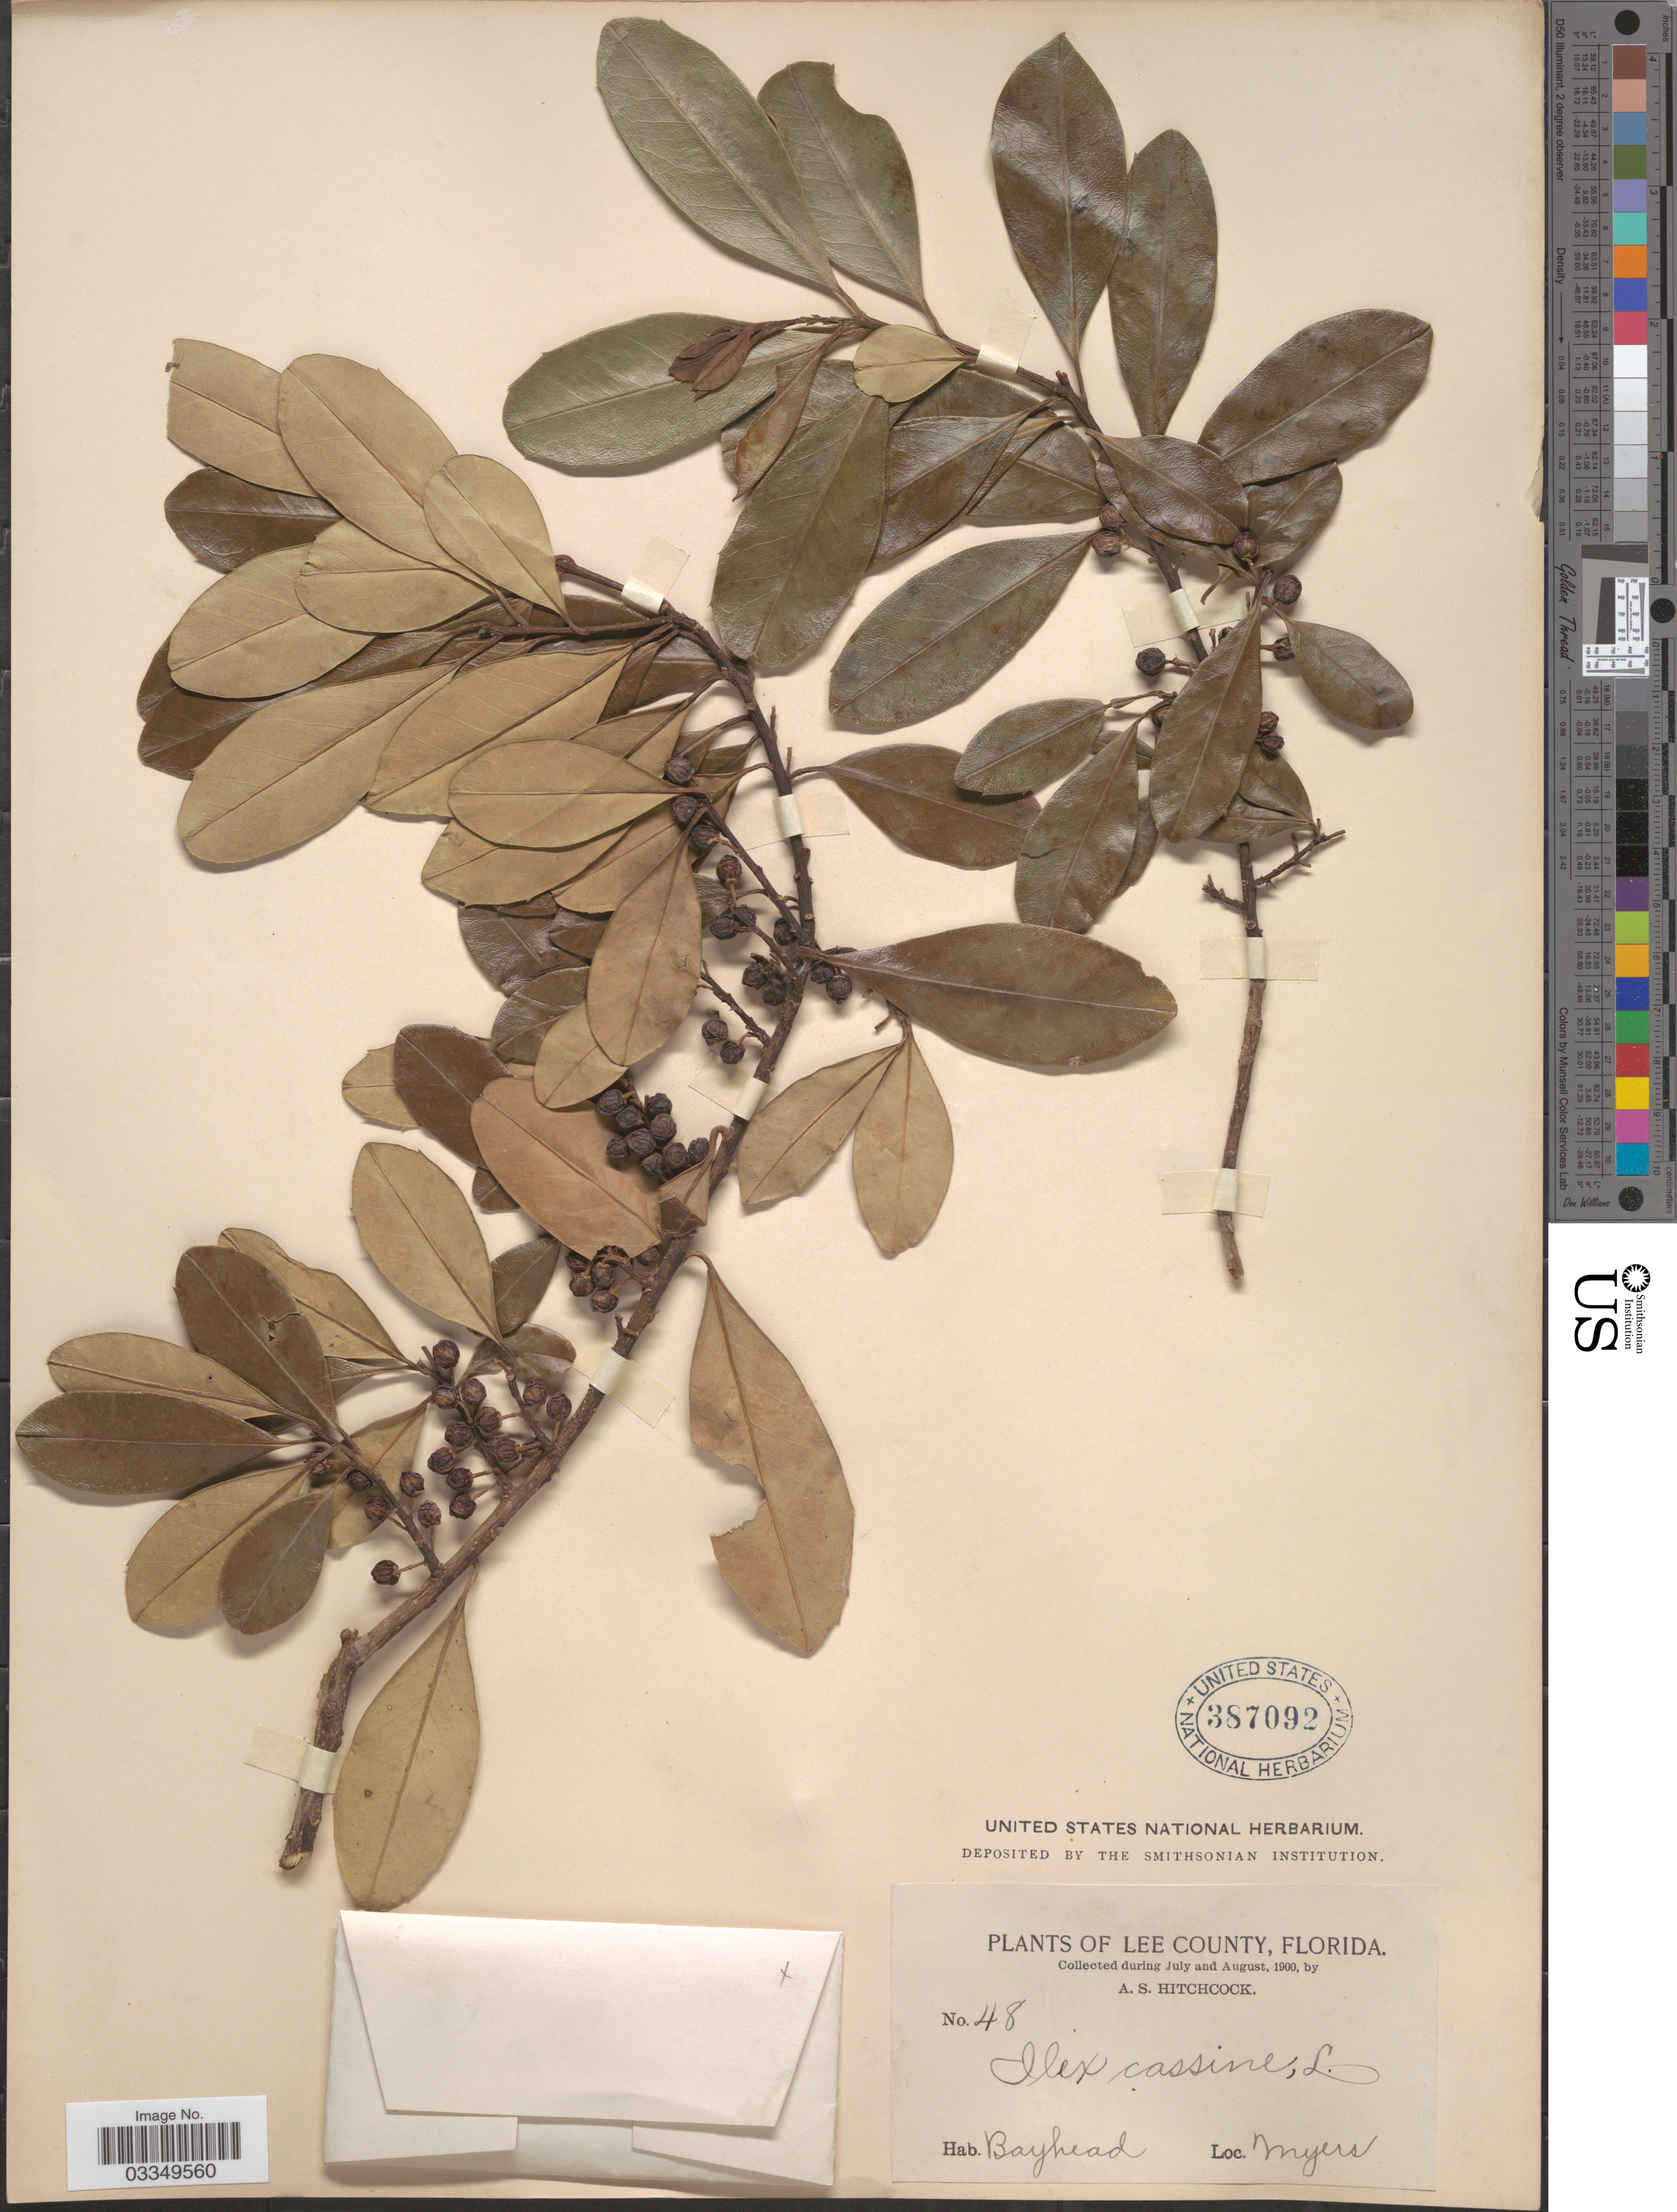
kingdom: Plantae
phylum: Tracheophyta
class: Magnoliopsida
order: Aquifoliales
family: Aquifoliaceae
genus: Ilex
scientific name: Ilex cassine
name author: L.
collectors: A. S. Hitchcock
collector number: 48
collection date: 1900-07/1900-08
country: United States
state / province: Florida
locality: Lee County, Bayhead, Myers.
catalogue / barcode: US 387092